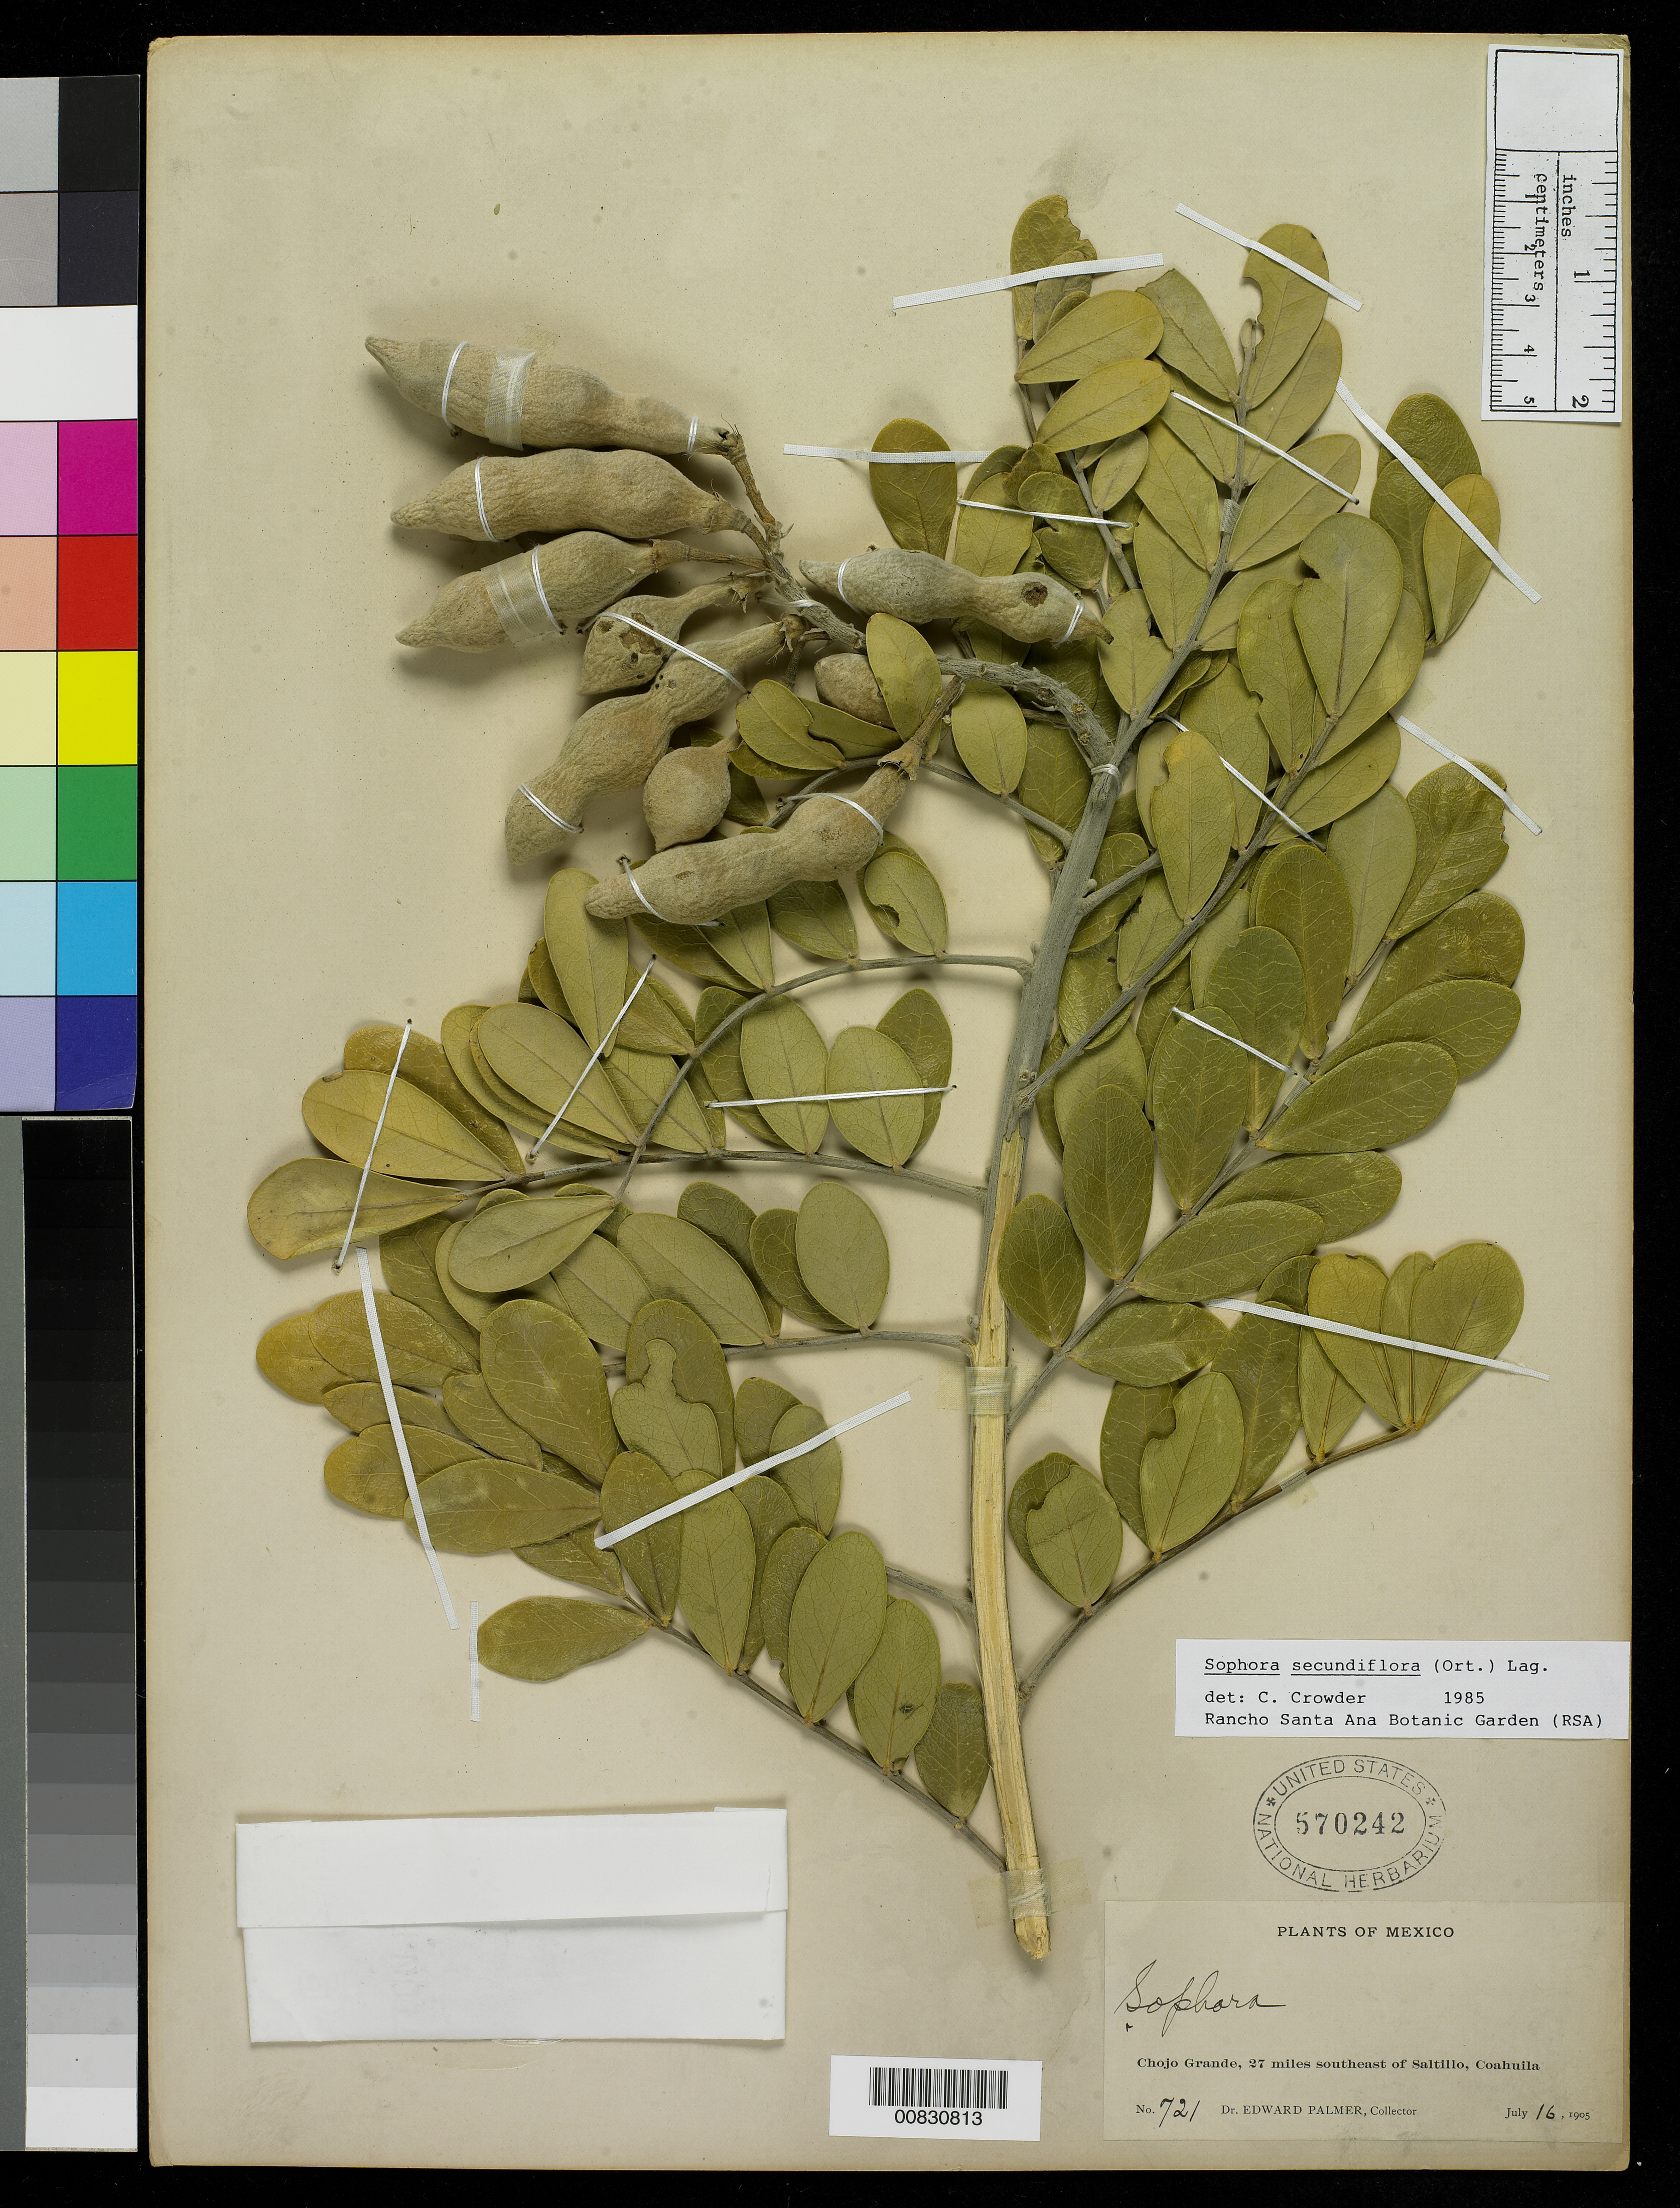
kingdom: Plantae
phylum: Tracheophyta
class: Magnoliopsida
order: Fabales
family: Fabaceae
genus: Dermatophyllum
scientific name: Dermatophyllum secundiflorum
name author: (Ortega) Gandhi & Reveal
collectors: E. Palmer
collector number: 721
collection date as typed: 16 Jul 1905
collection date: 1905-07-16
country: Mexico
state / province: Coahuila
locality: Chojo Grande, 27 miles southeast of Saltillo, Coahuila.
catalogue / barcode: US 570242